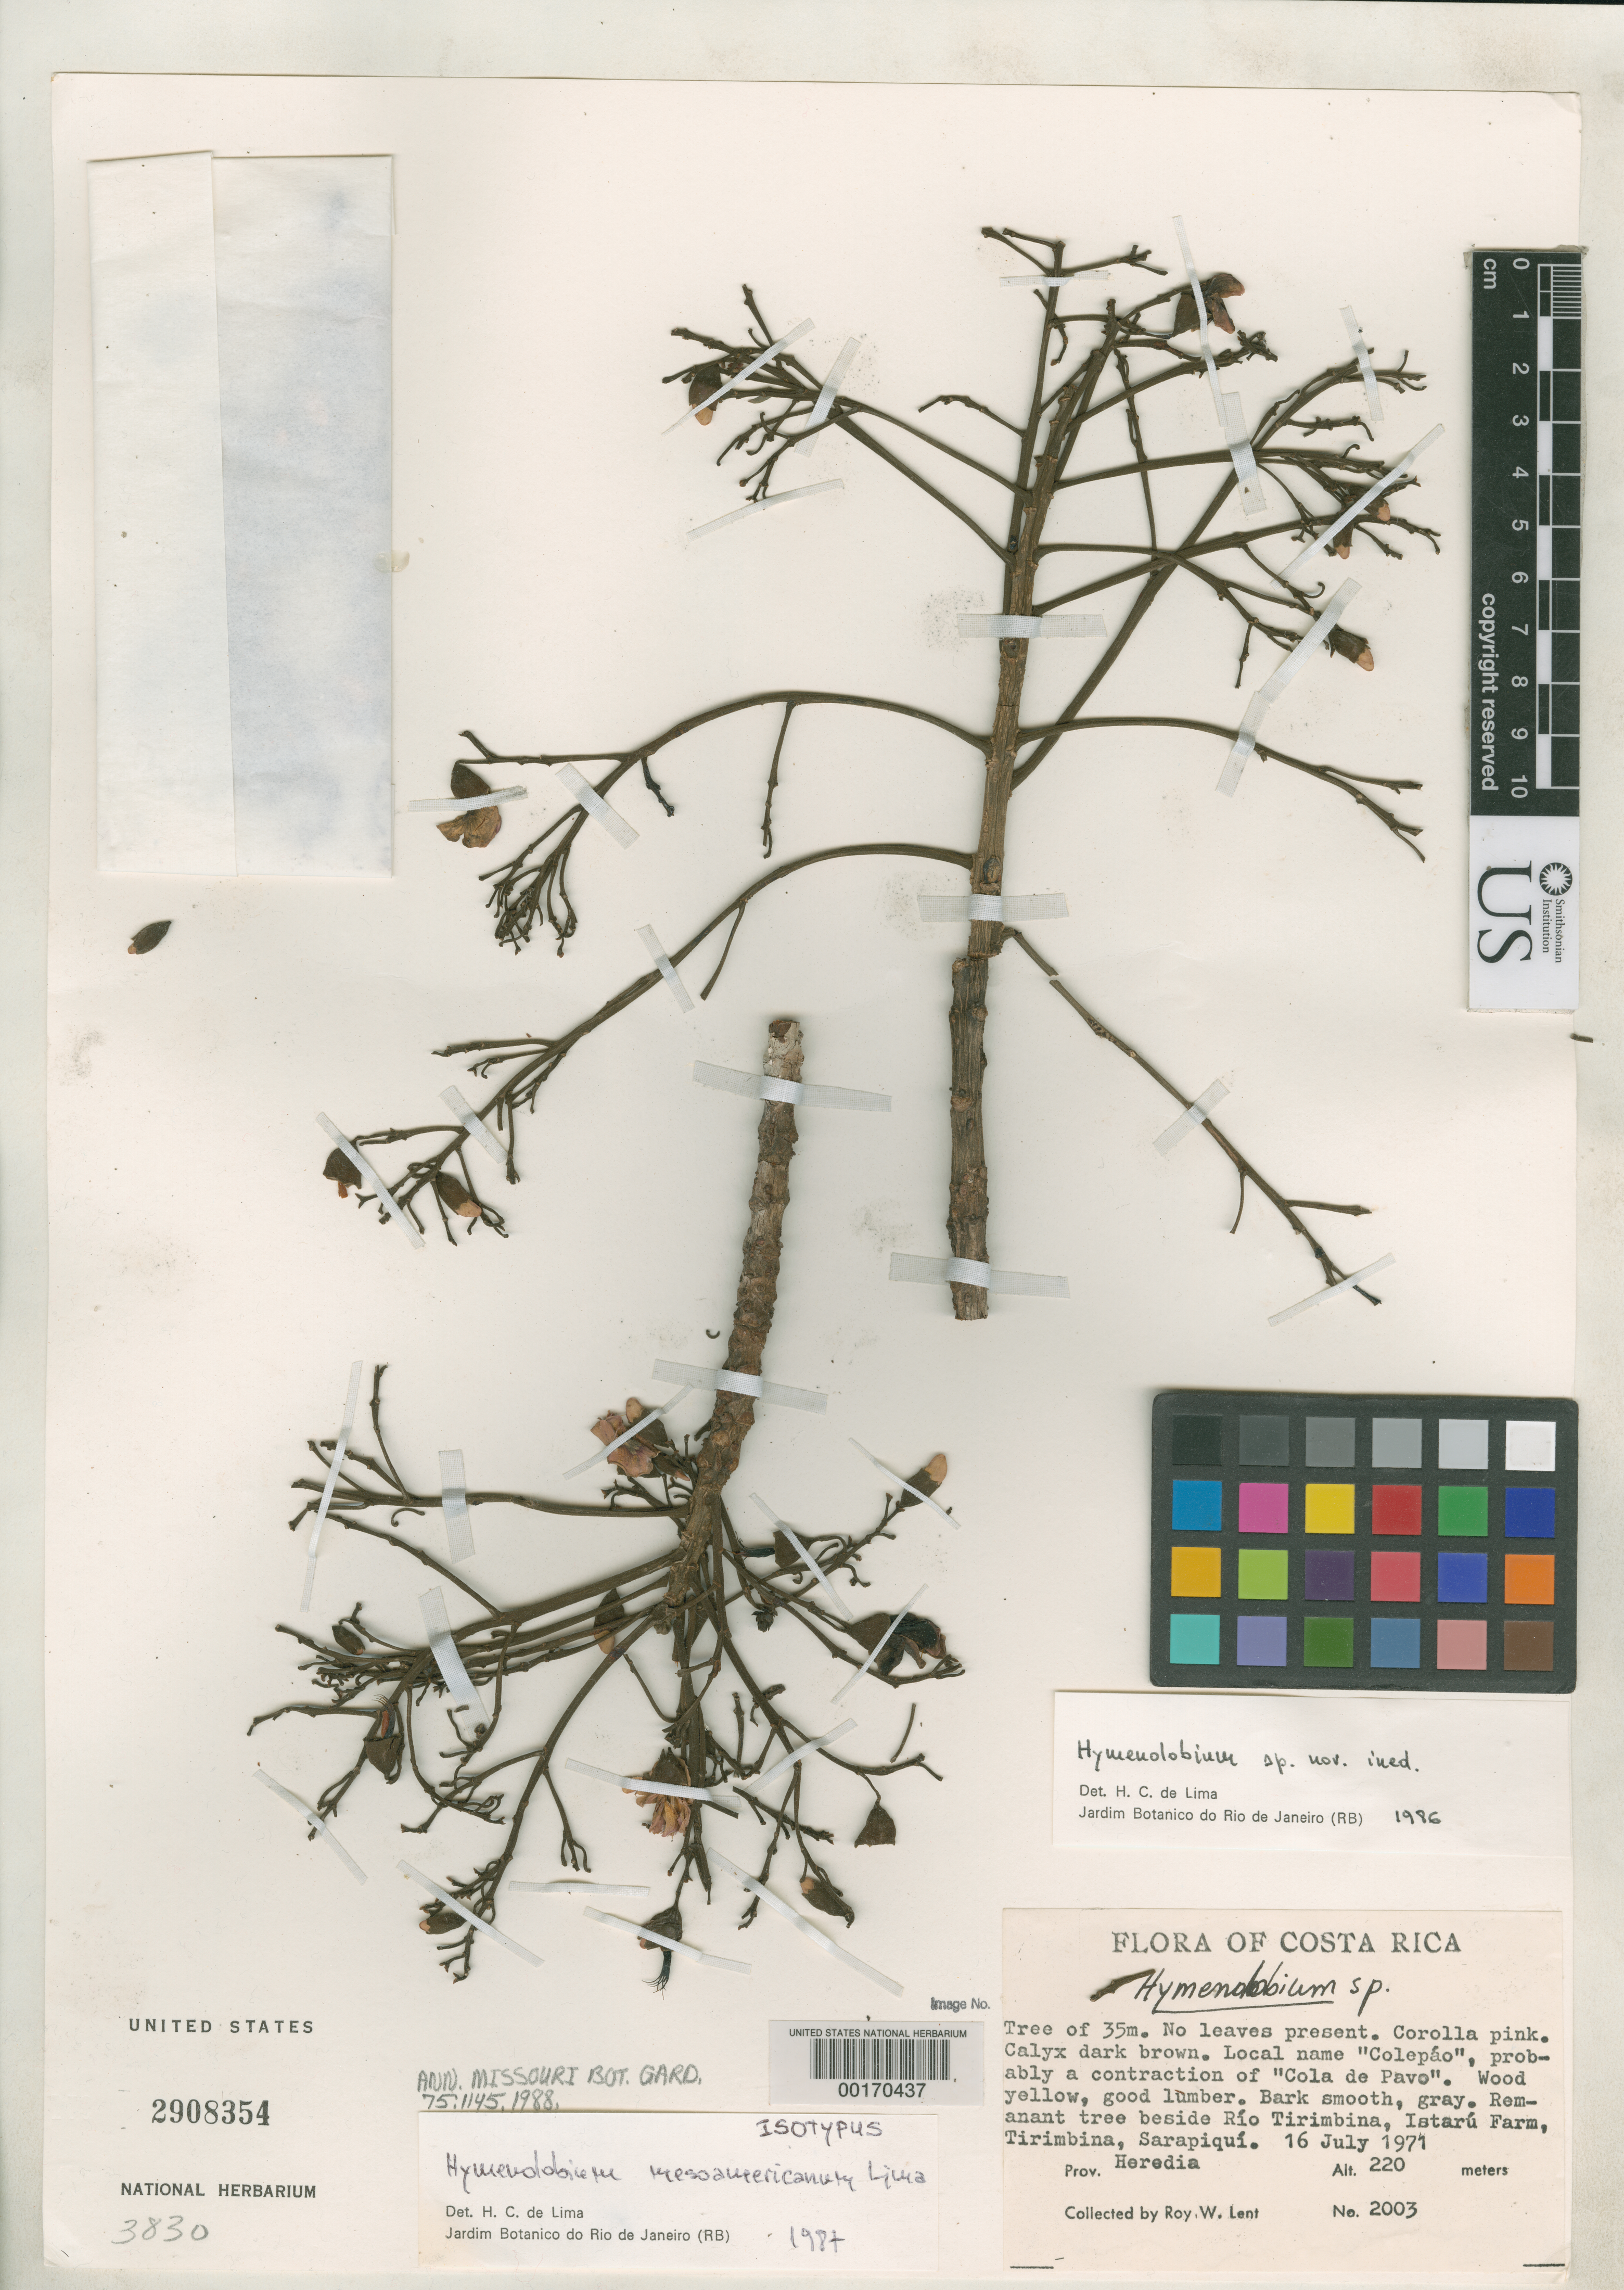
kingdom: Plantae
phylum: Tracheophyta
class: Magnoliopsida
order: Fabales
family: Fabaceae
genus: Hymenolobium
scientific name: Hymenolobium mesoamericanum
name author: H.C. Lima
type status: Isotype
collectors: R. W. Lent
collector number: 2003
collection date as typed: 16 Jul 1971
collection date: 1971-07-16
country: Costa Rica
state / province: Heredia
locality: Beside Rio Tirimbina, Istarú Farm, Tirimbina, Sarapiquí.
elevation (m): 220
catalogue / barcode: US 2908354